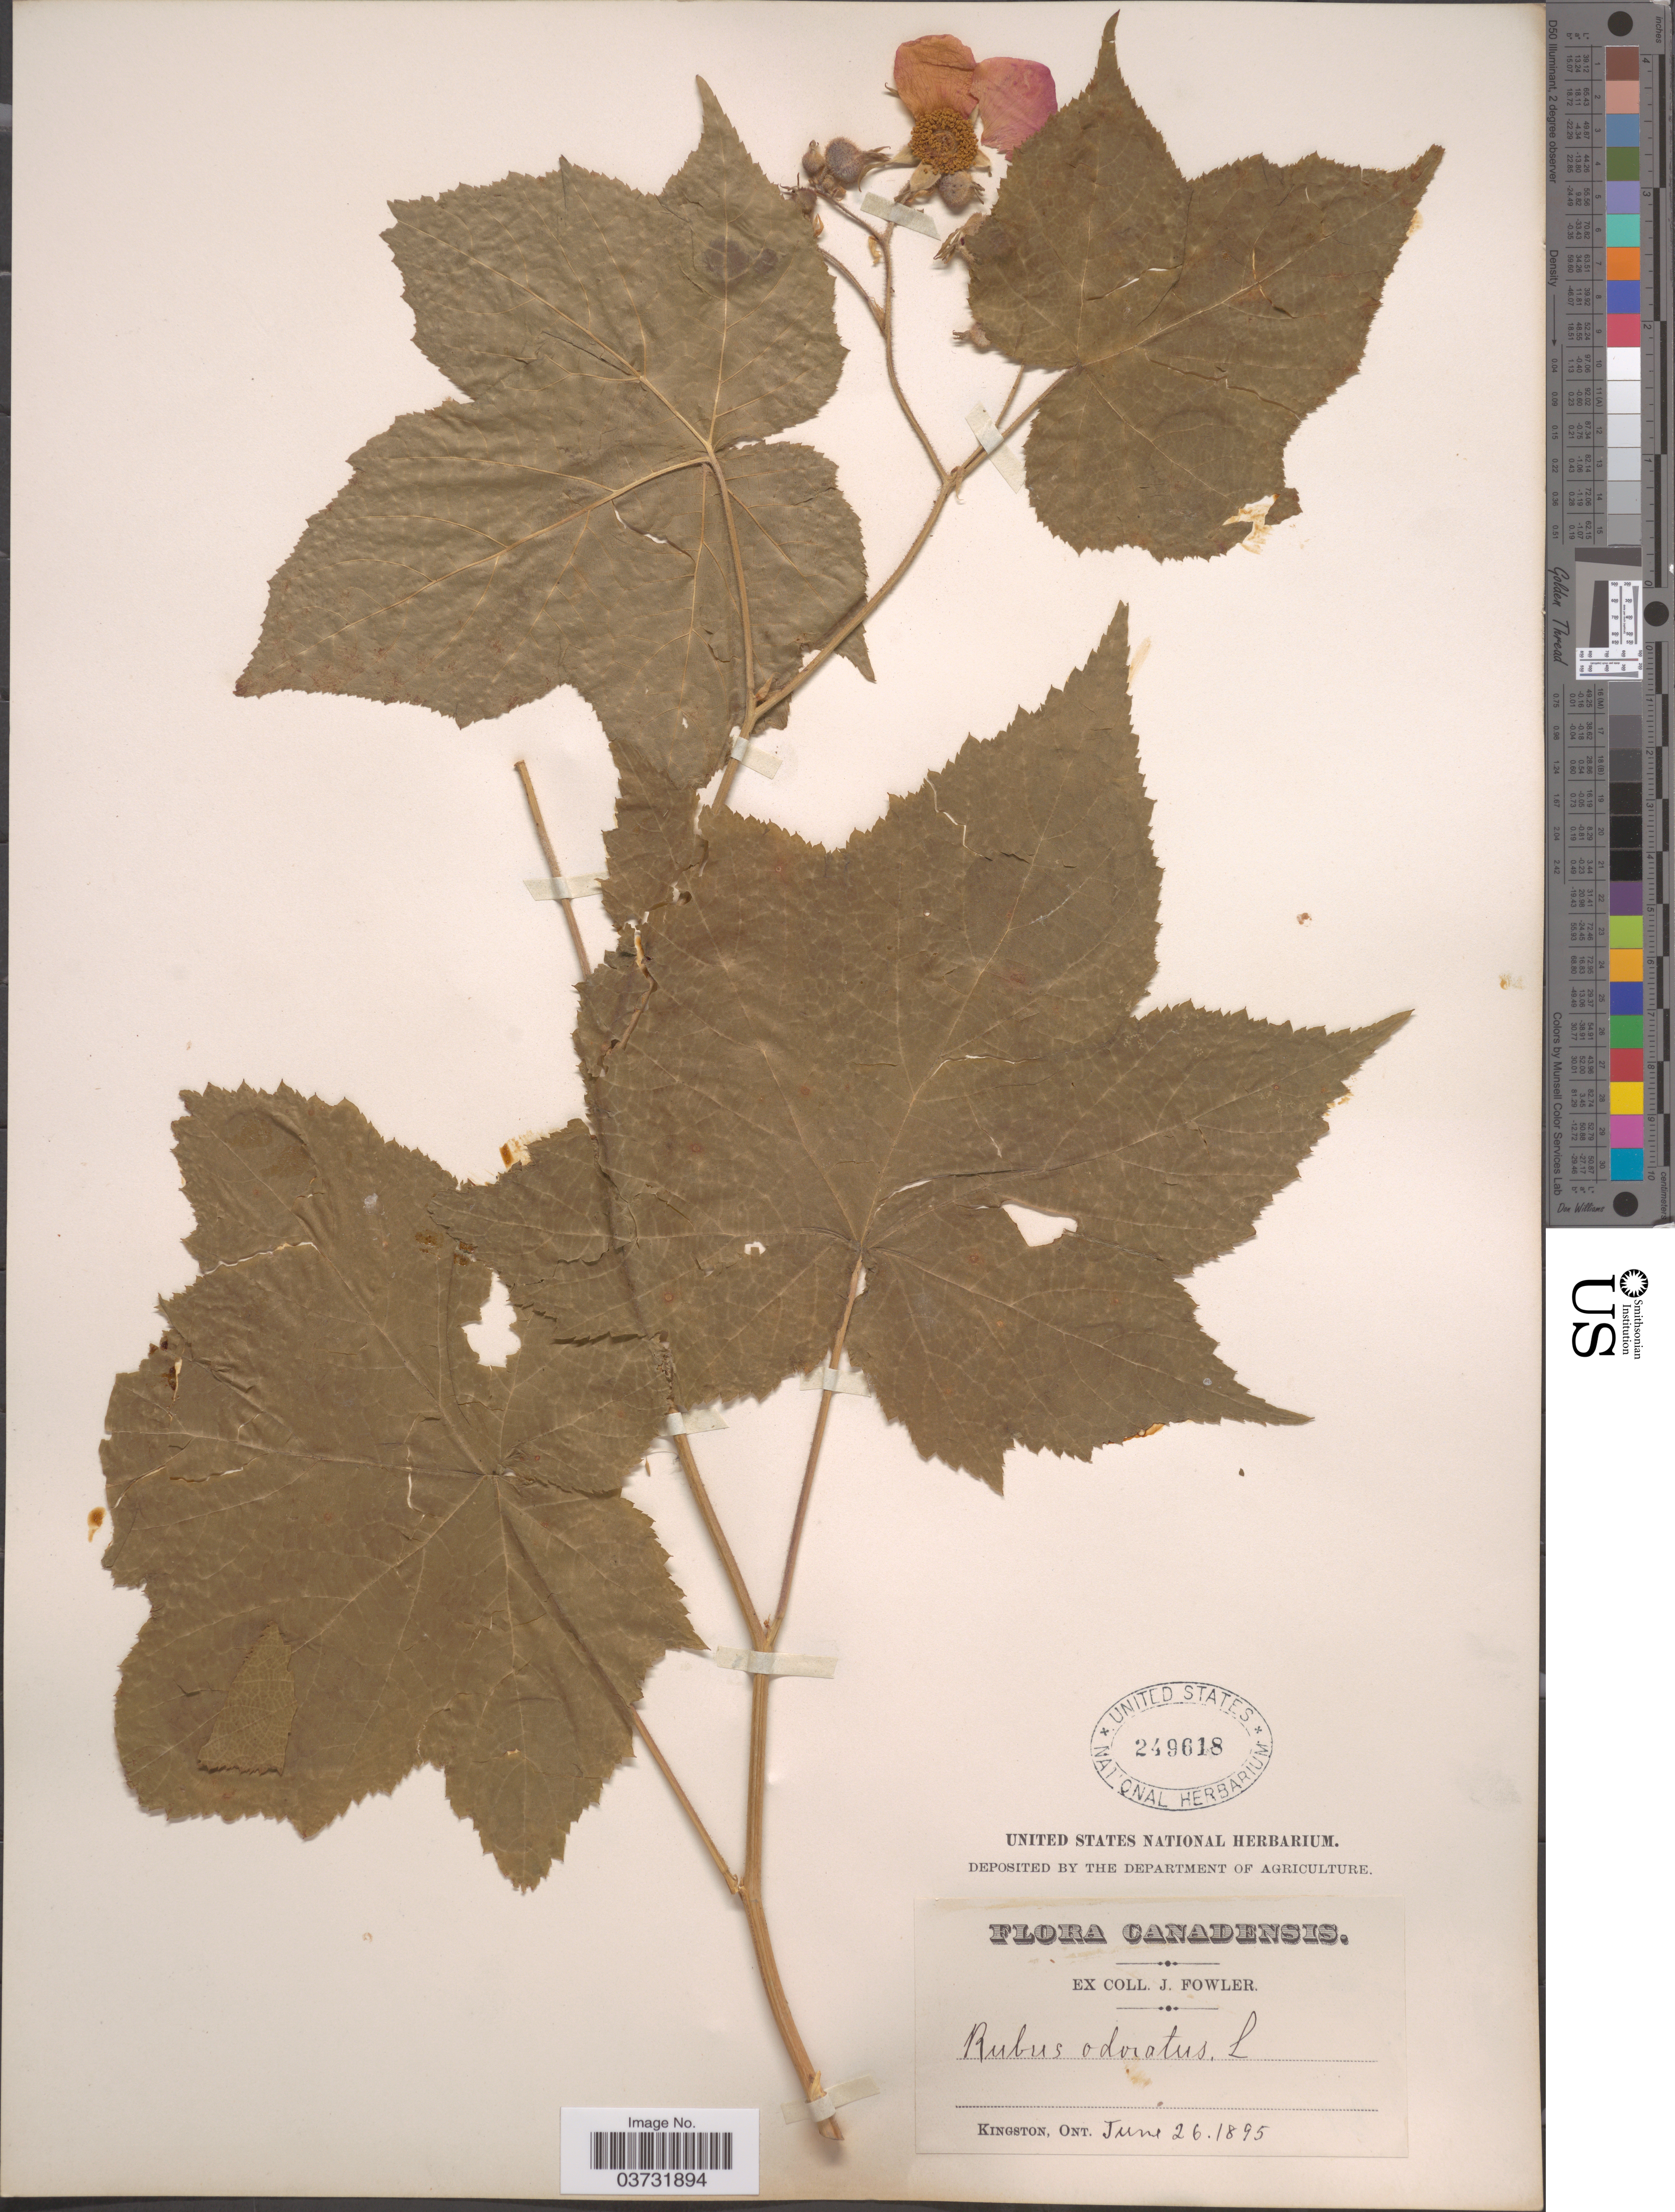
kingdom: Plantae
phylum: Tracheophyta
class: Magnoliopsida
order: Rosales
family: Rosaceae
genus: Rubus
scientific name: Rubus odoratus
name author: L.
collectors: J. Fowler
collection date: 1895-06-26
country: Canada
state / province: Ontario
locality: Kingston.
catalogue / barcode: US 249618